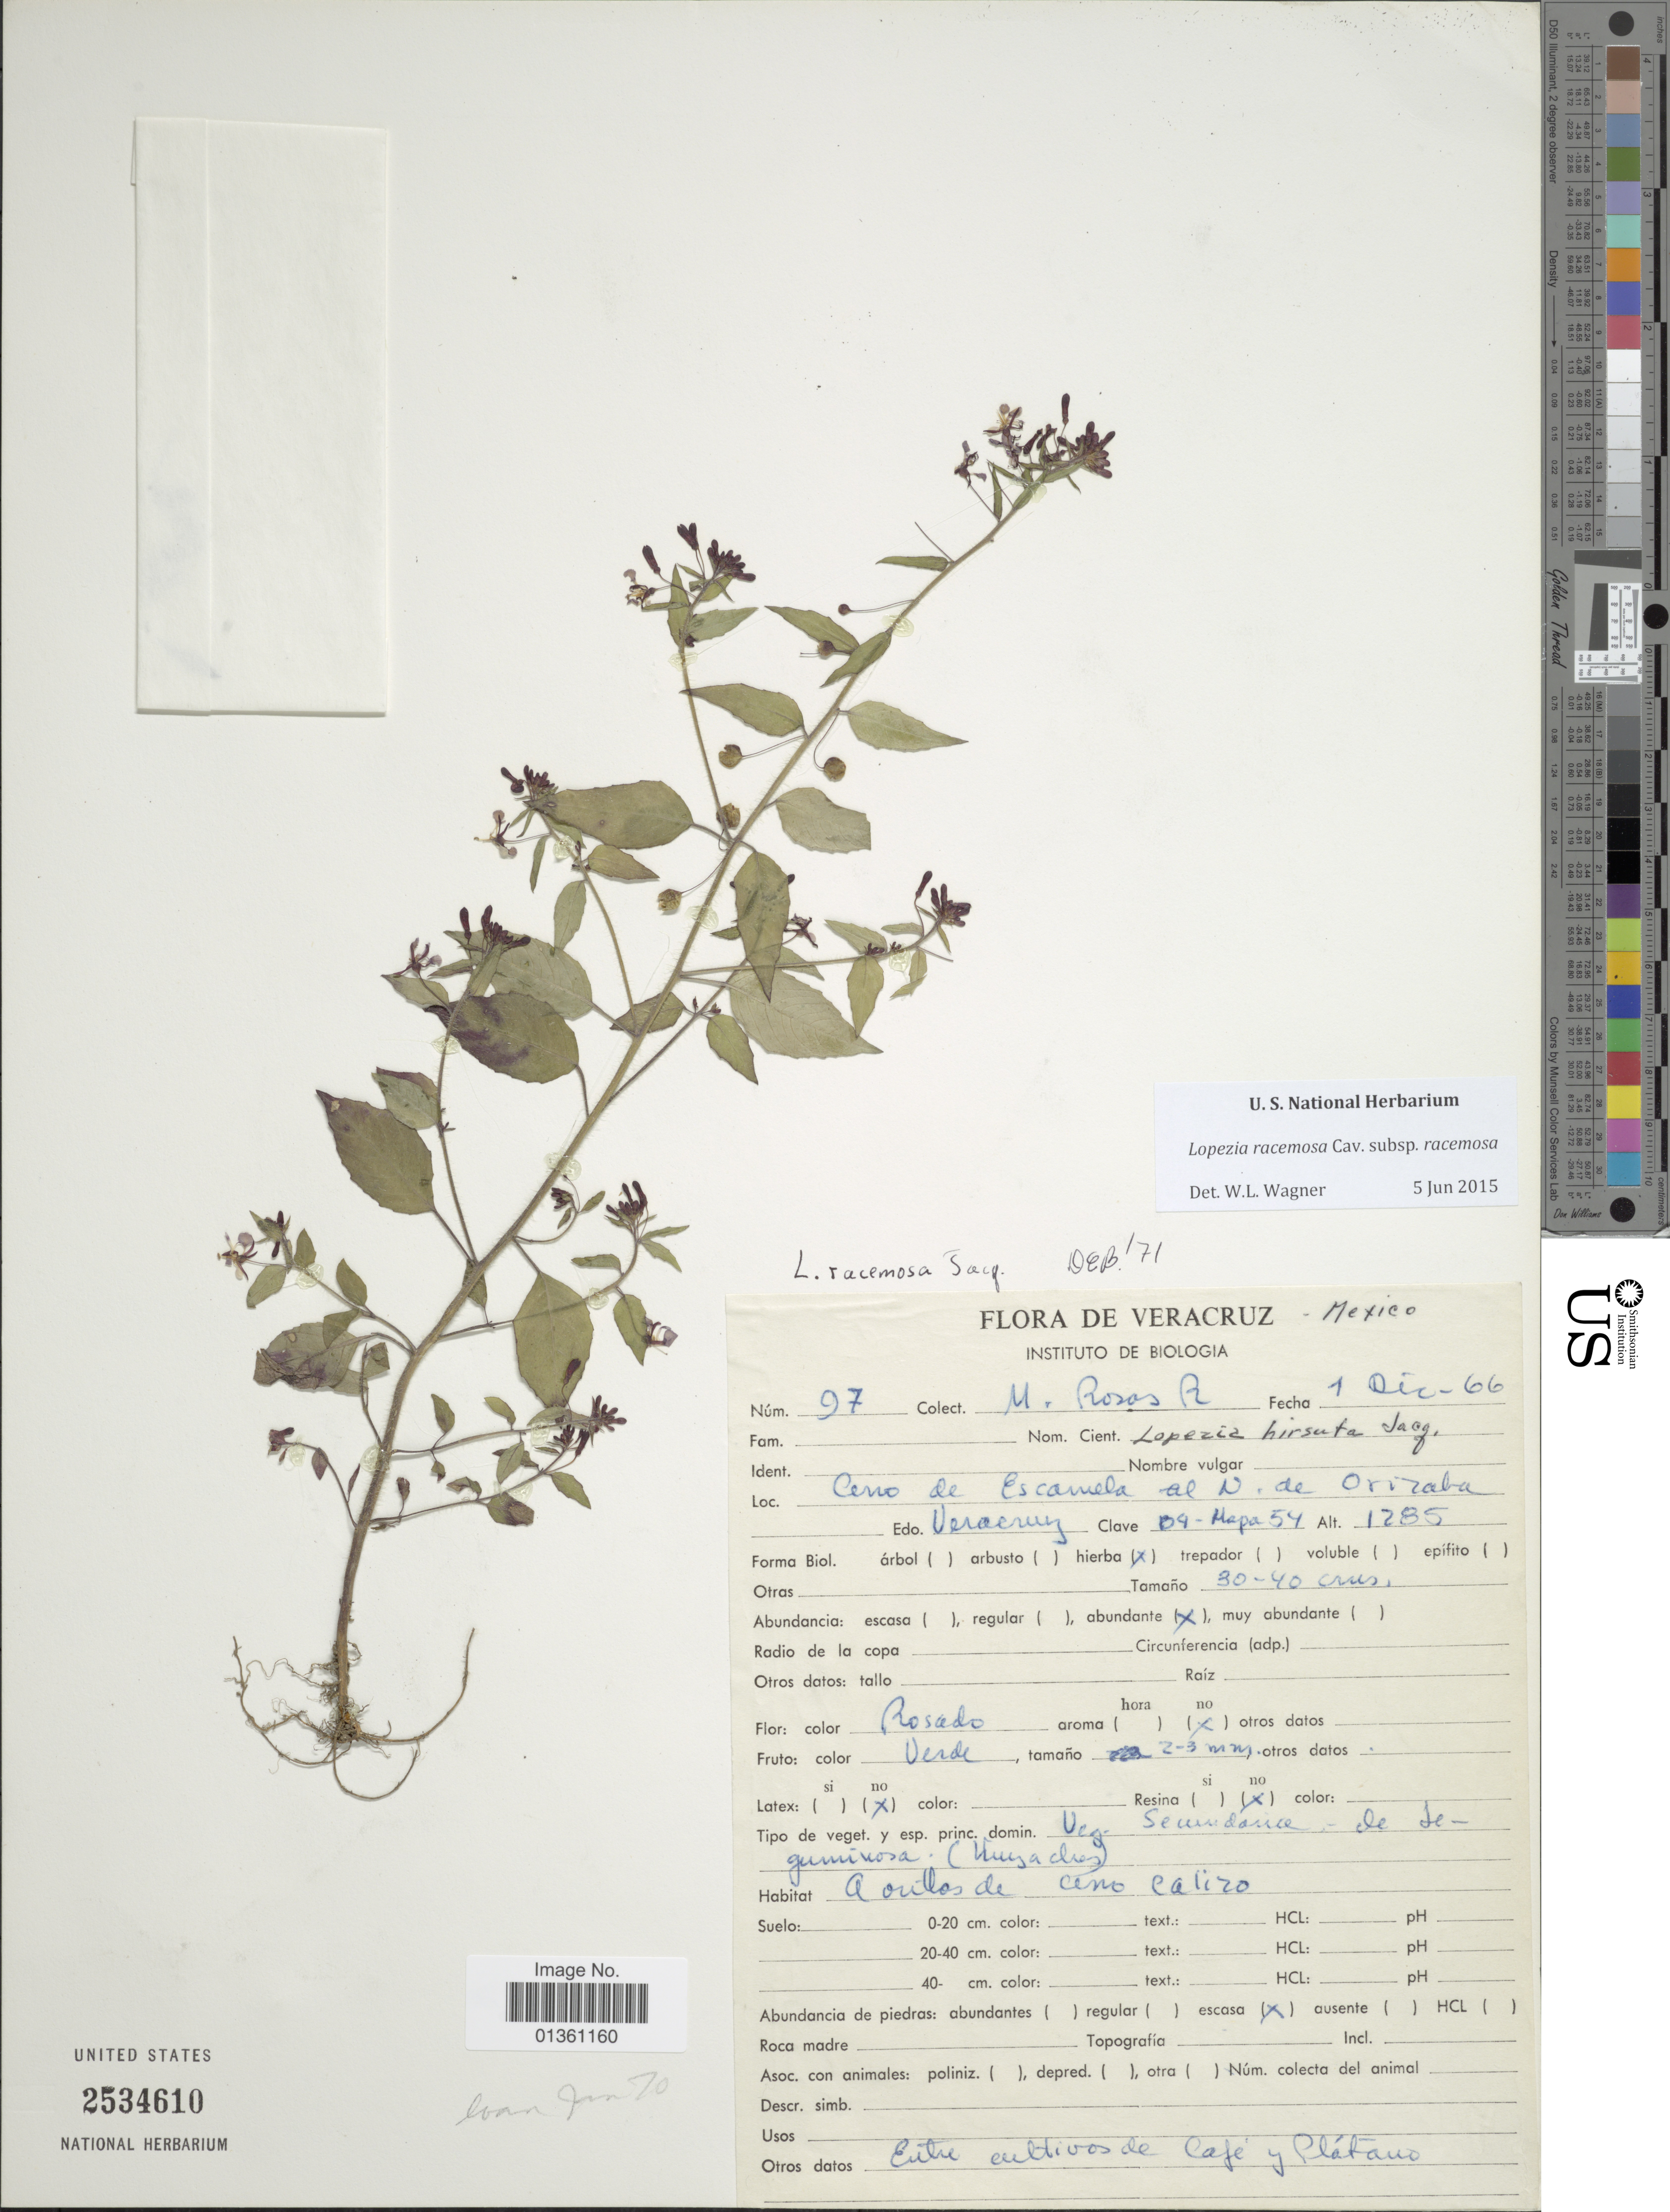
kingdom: Plantae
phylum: Tracheophyta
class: Magnoliopsida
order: Myrtales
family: Onagraceae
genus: Lopezia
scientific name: Lopezia racemosa subsp. racemosa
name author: Cav.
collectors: M. Rosas R.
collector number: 97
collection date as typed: Transcribed d/m/y: 1/12/66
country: Mexico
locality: Cerro de Escamela al N. de Orizaba. Edo. Veracruz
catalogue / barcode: US 2534610